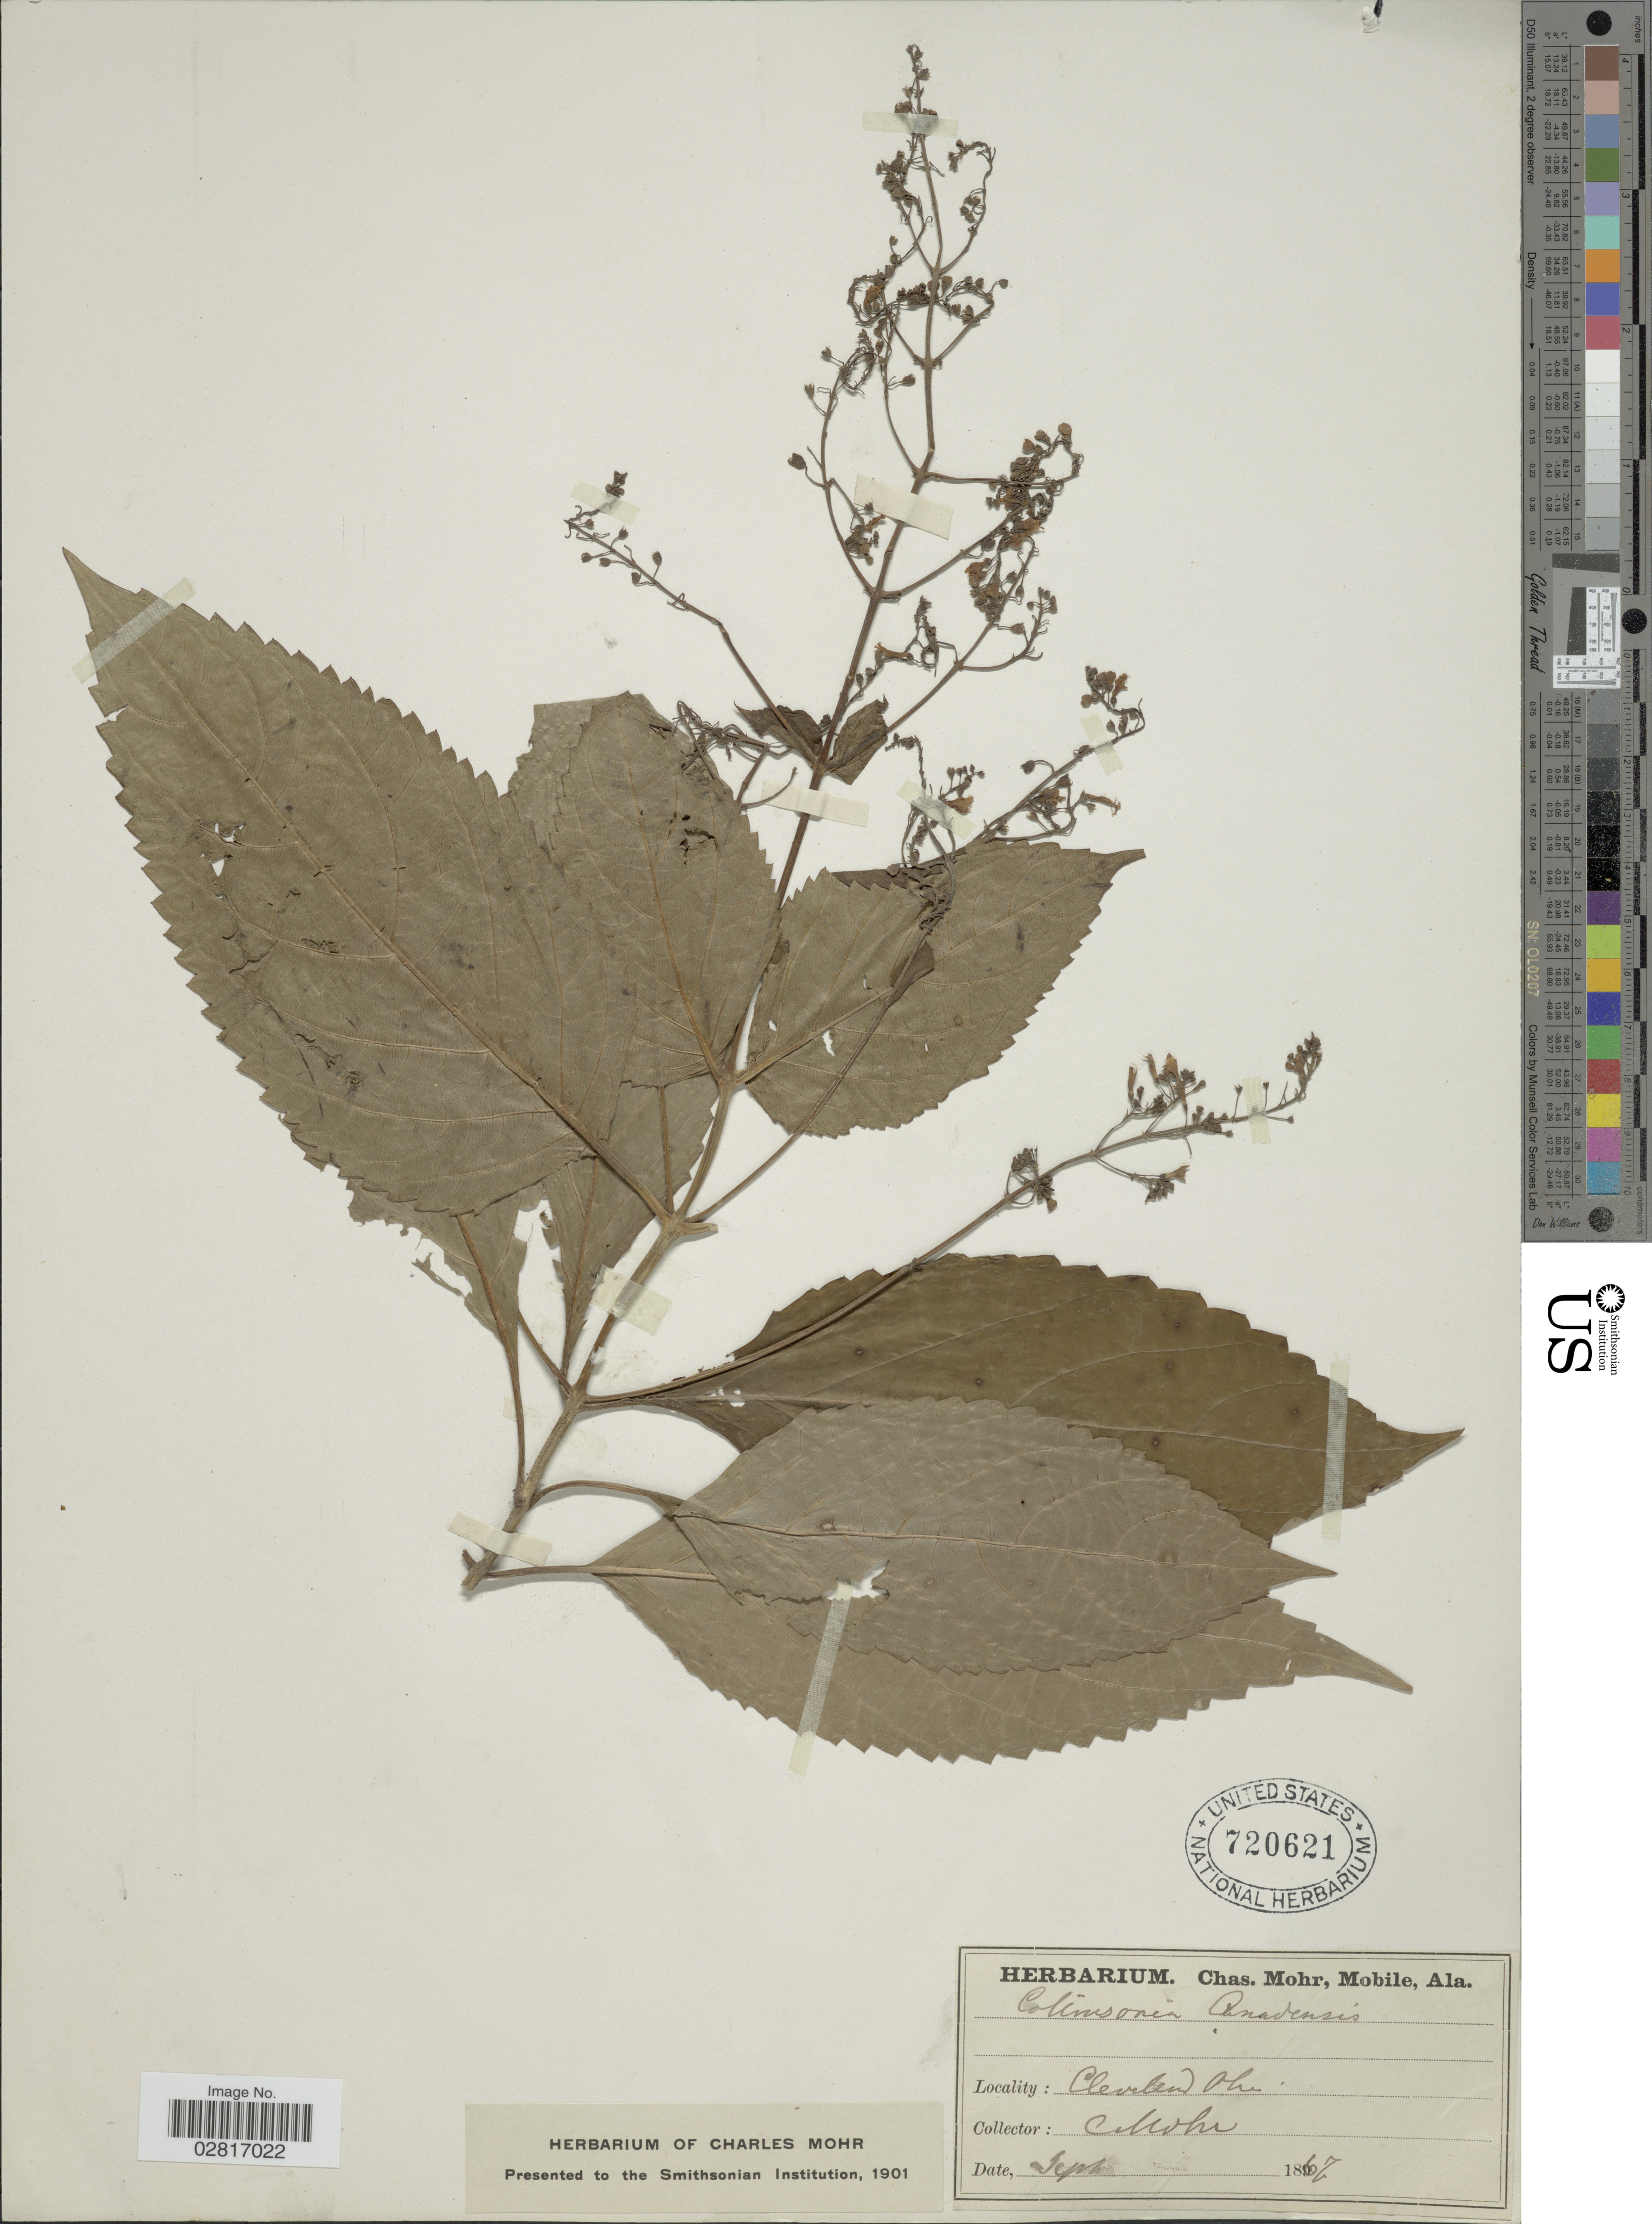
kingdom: Plantae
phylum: Tracheophyta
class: Magnoliopsida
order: Lamiales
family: Lamiaceae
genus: Collinsonia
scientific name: Collinsonia canadensis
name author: L.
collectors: Mohr, C. T. (herbarium)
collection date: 1867-09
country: United States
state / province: Ohio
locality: Cleveland.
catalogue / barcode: US 720621